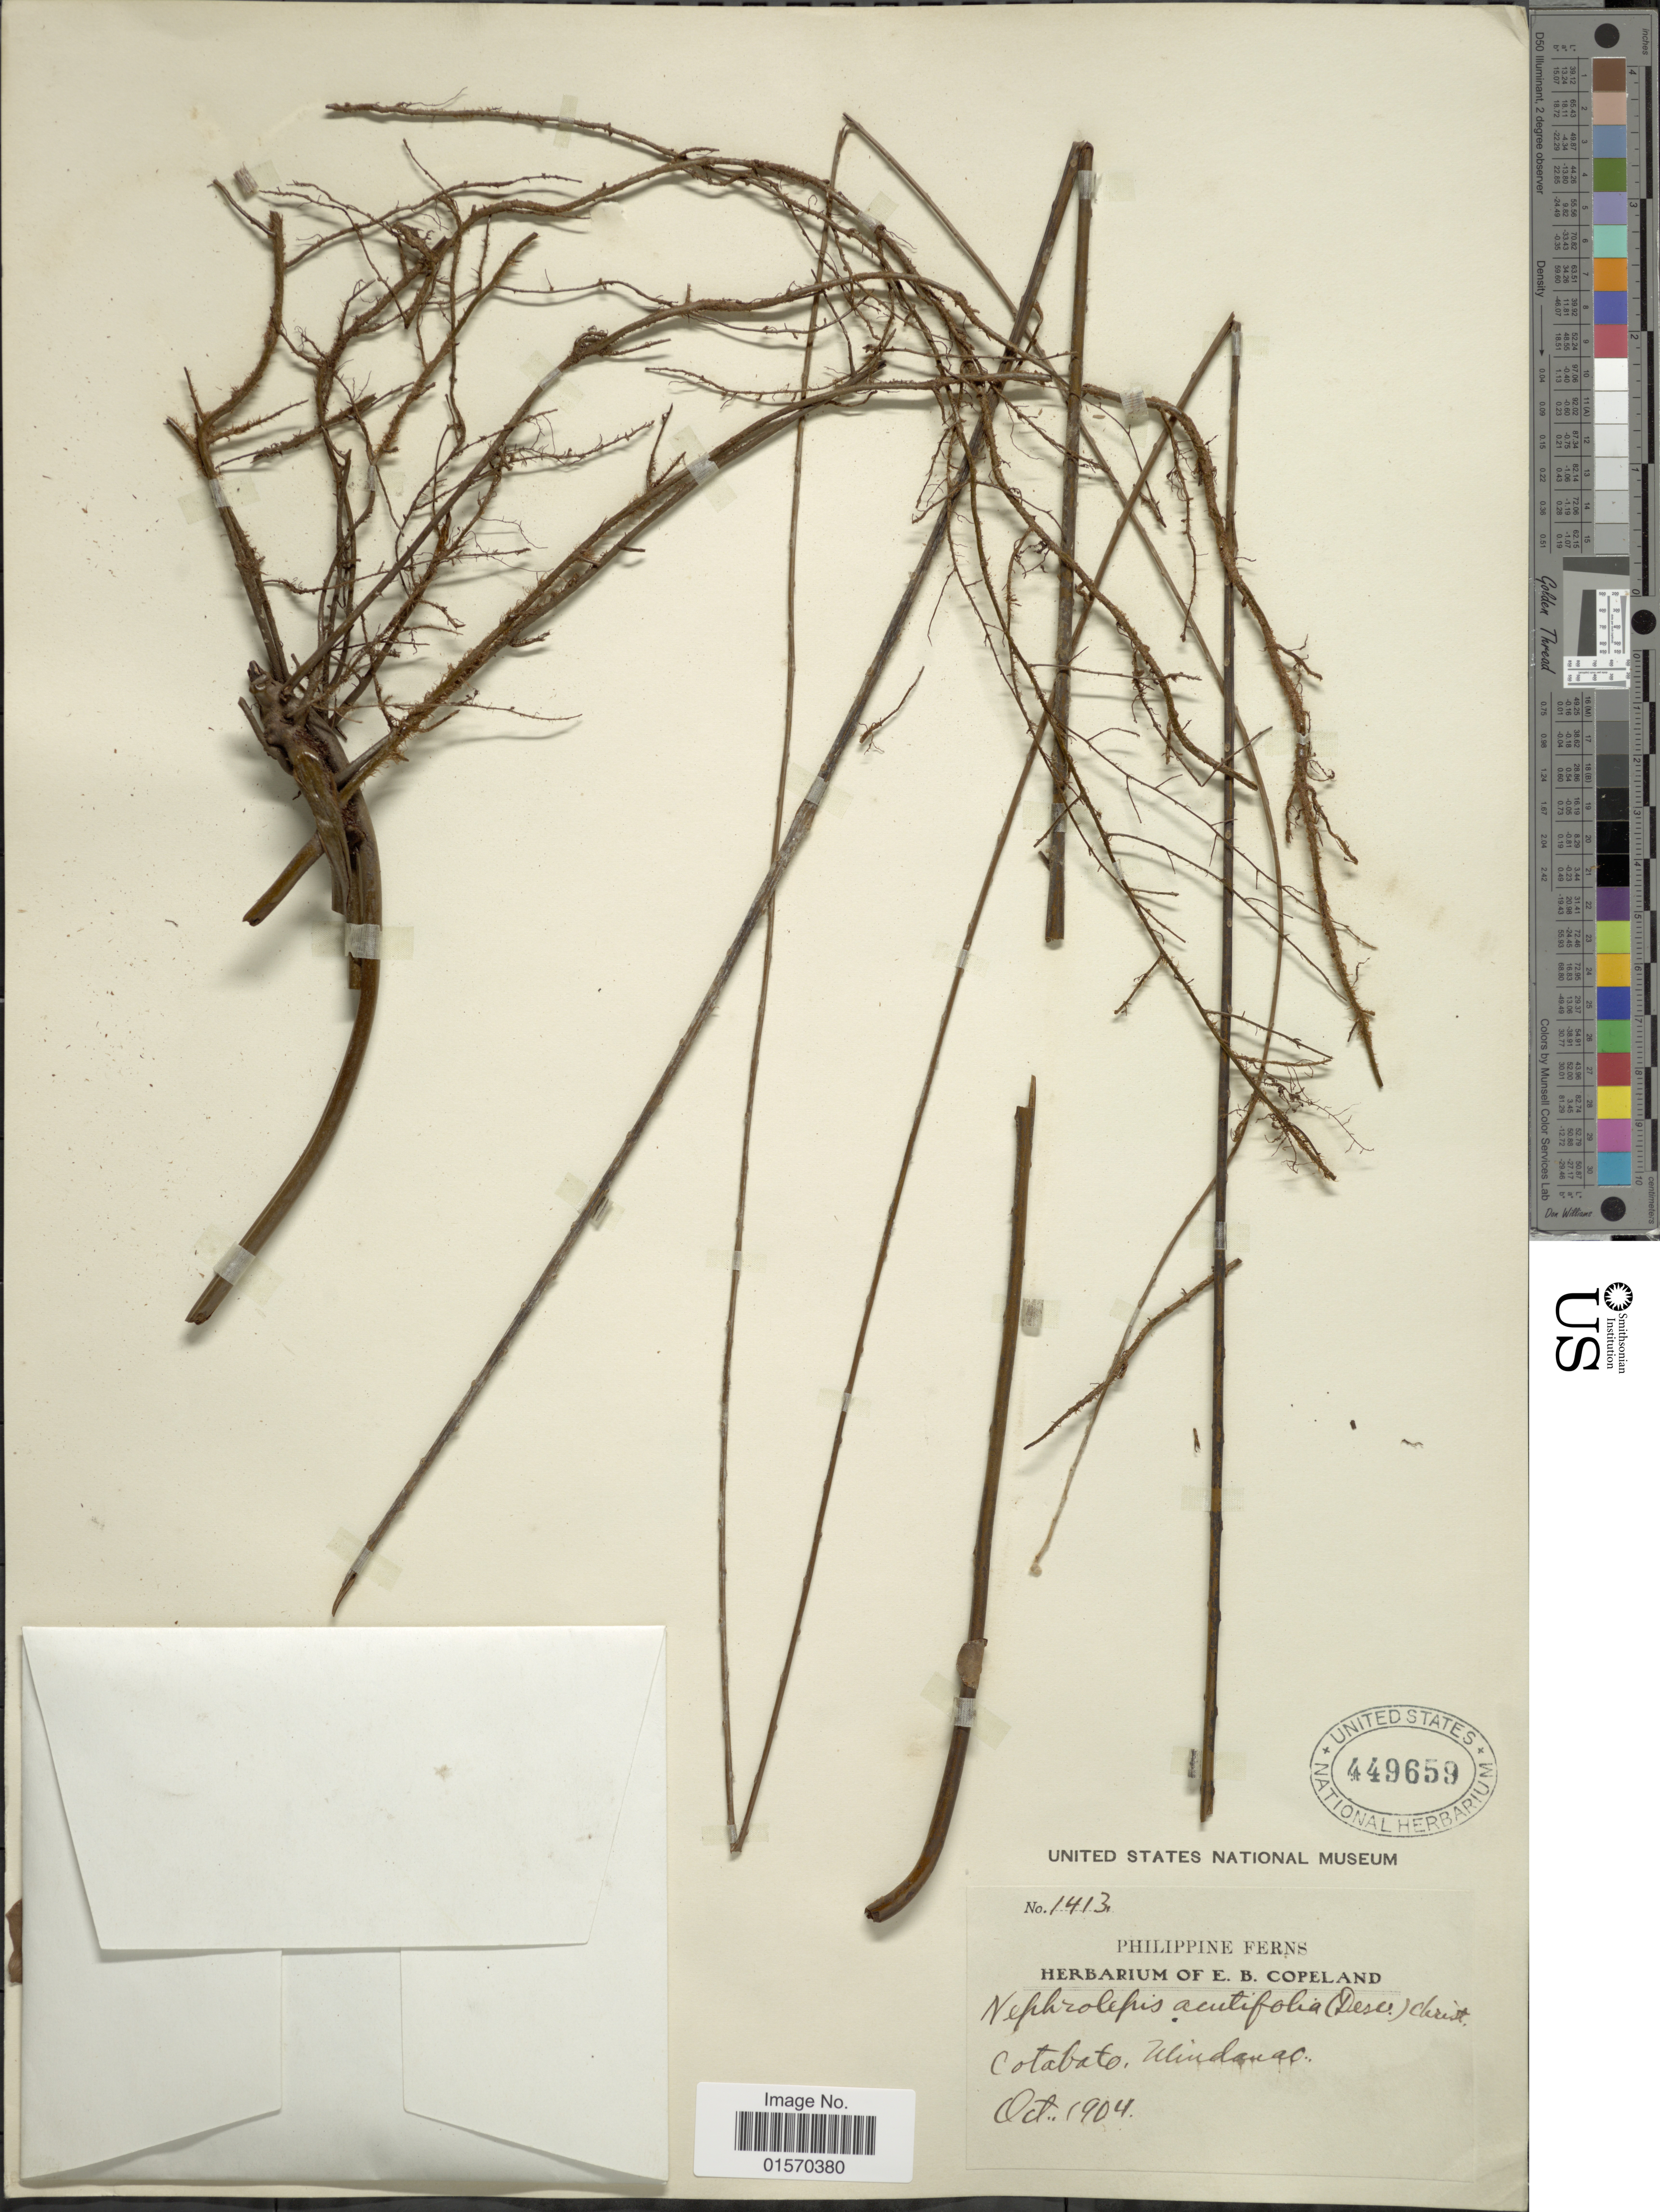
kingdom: Plantae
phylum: Tracheophyta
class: Polypodiopsida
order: Polypodiales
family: Nephrolepidaceae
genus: Nephrolepis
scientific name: Nephrolepis acutifolia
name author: (Desv.) Chr.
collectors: ex herb. E. B. Copeland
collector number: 1413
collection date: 1904-10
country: Philippines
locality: Cotabato, Mindanao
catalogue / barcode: US 449659